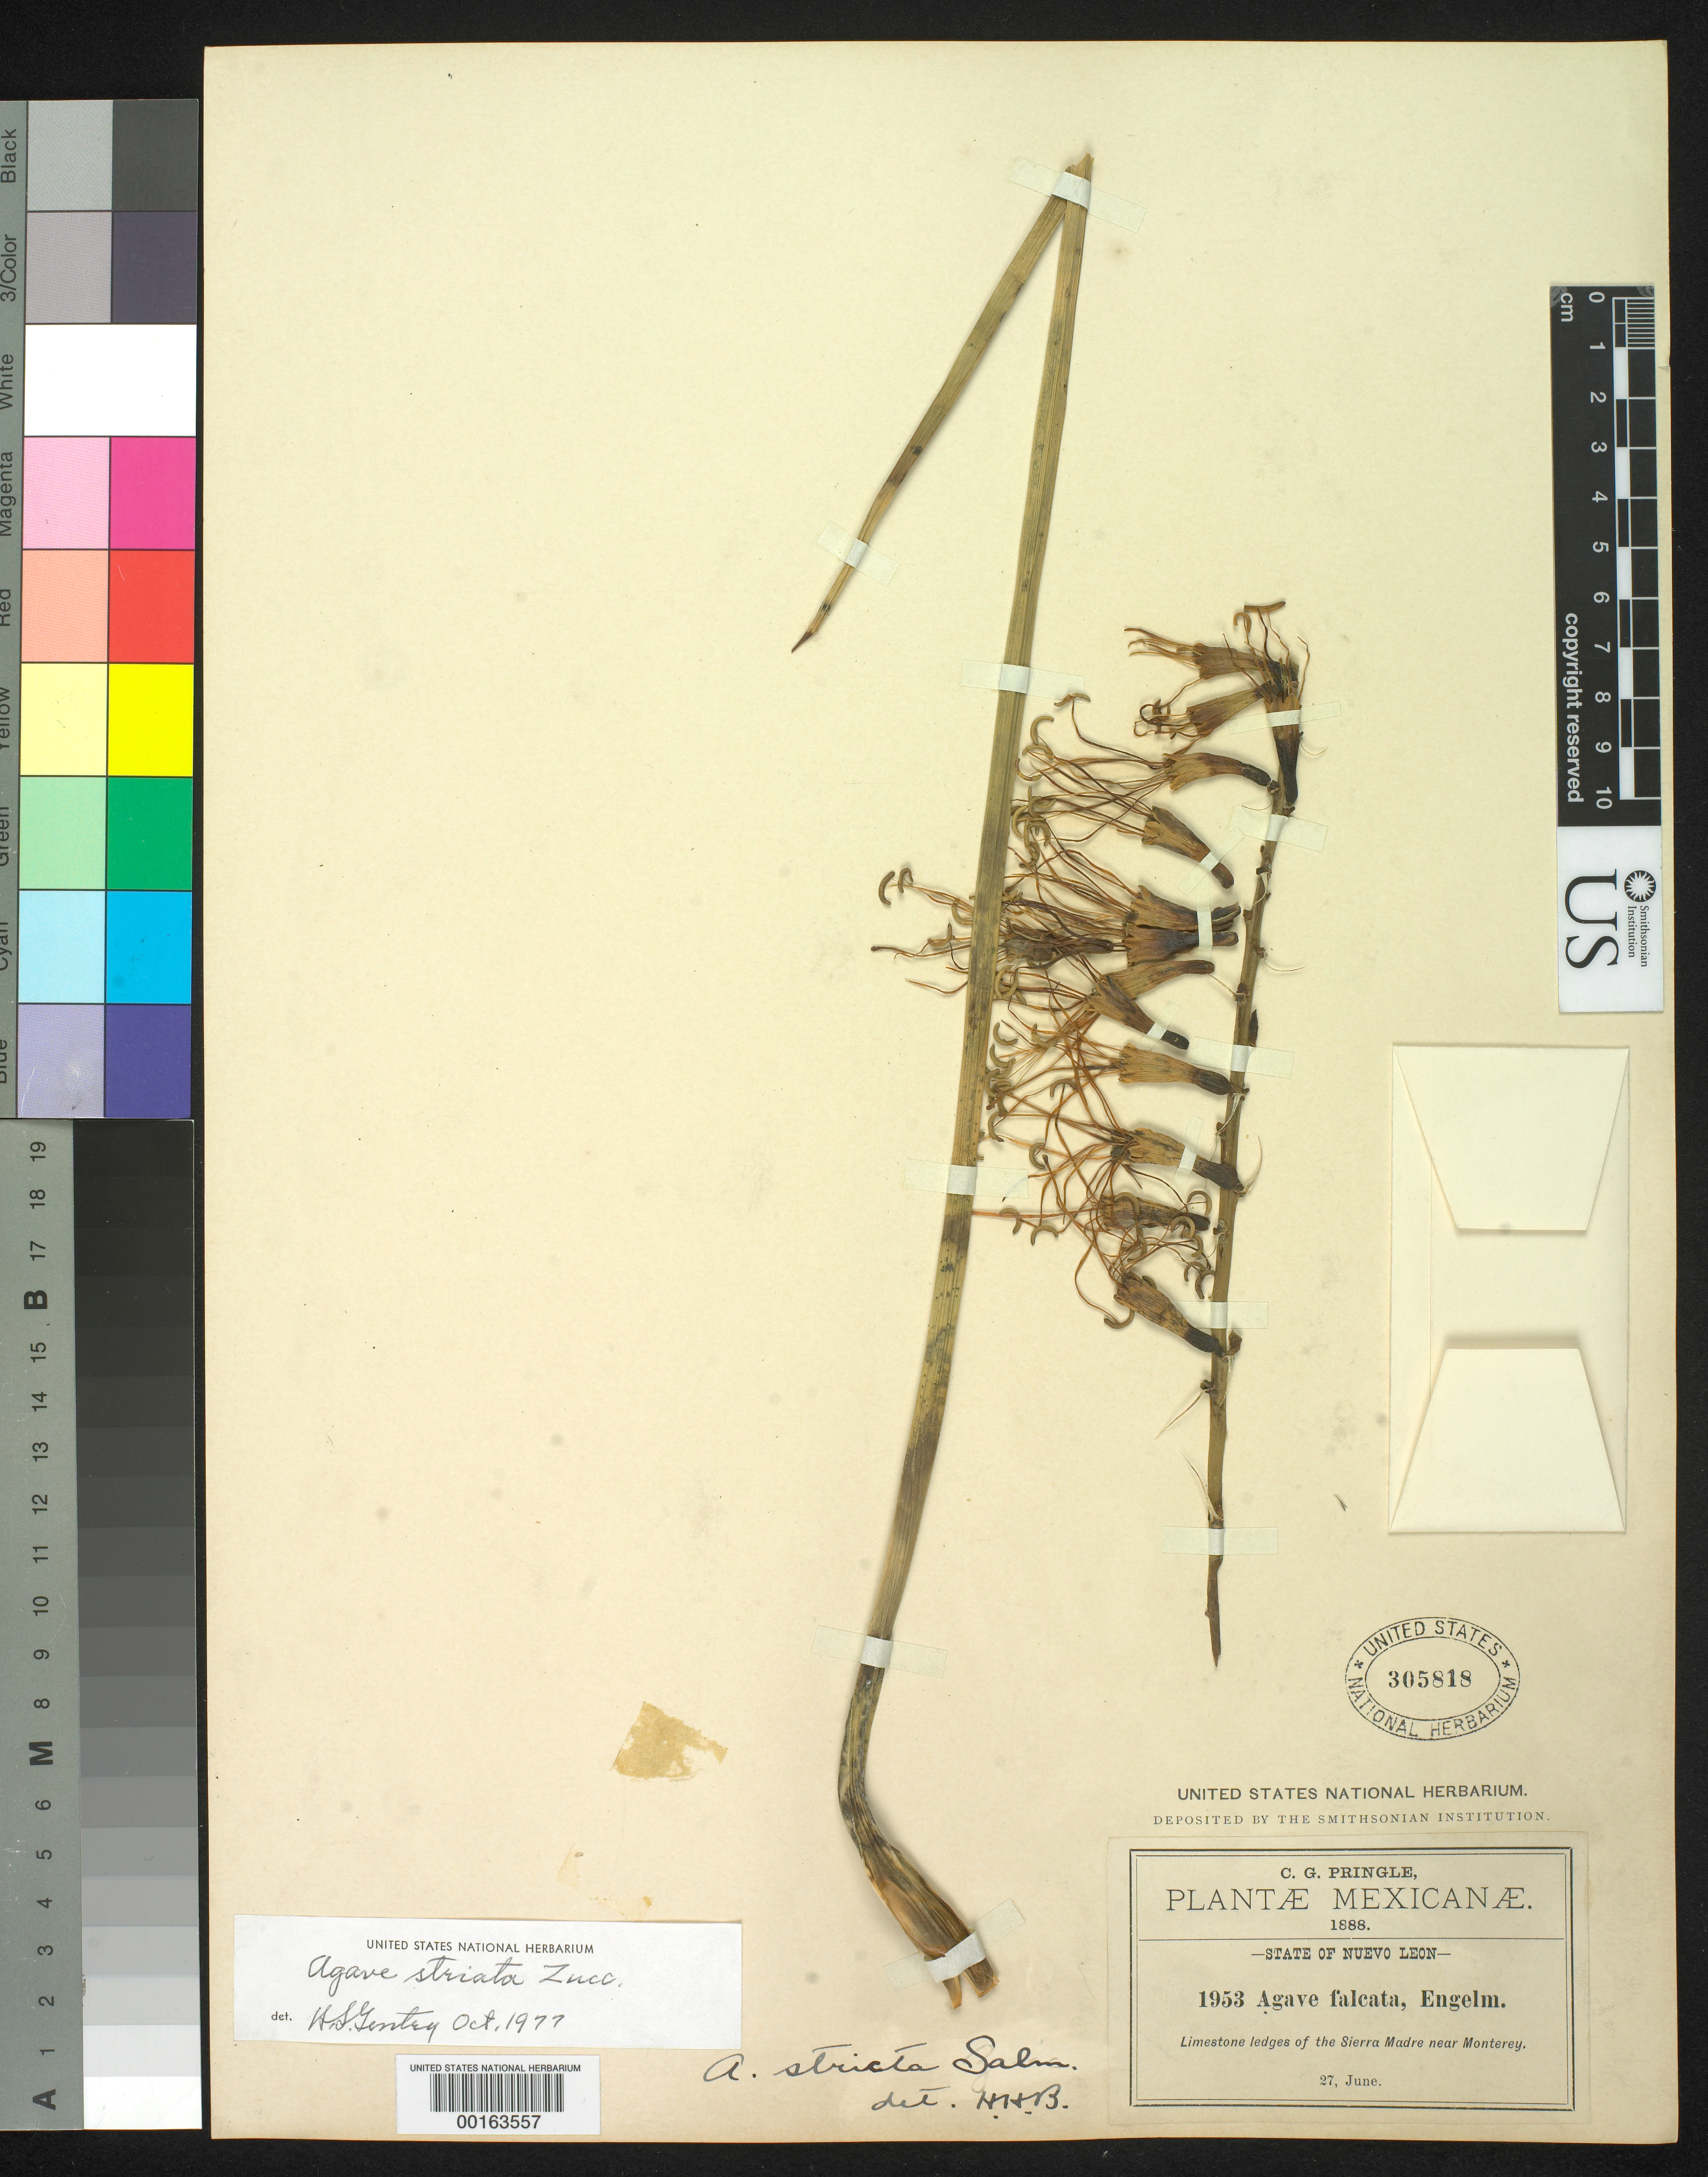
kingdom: Plantae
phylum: Tracheophyta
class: Liliopsida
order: Asparagales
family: Asparagaceae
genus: Agave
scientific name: Agave striata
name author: Zucc.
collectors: C. G. Pringle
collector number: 1953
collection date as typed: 27 Jun 1888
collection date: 1888-06-27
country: Mexico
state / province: Nuevo León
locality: The Sierra Madre near monterey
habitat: Limestone ledges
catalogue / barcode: US 305818